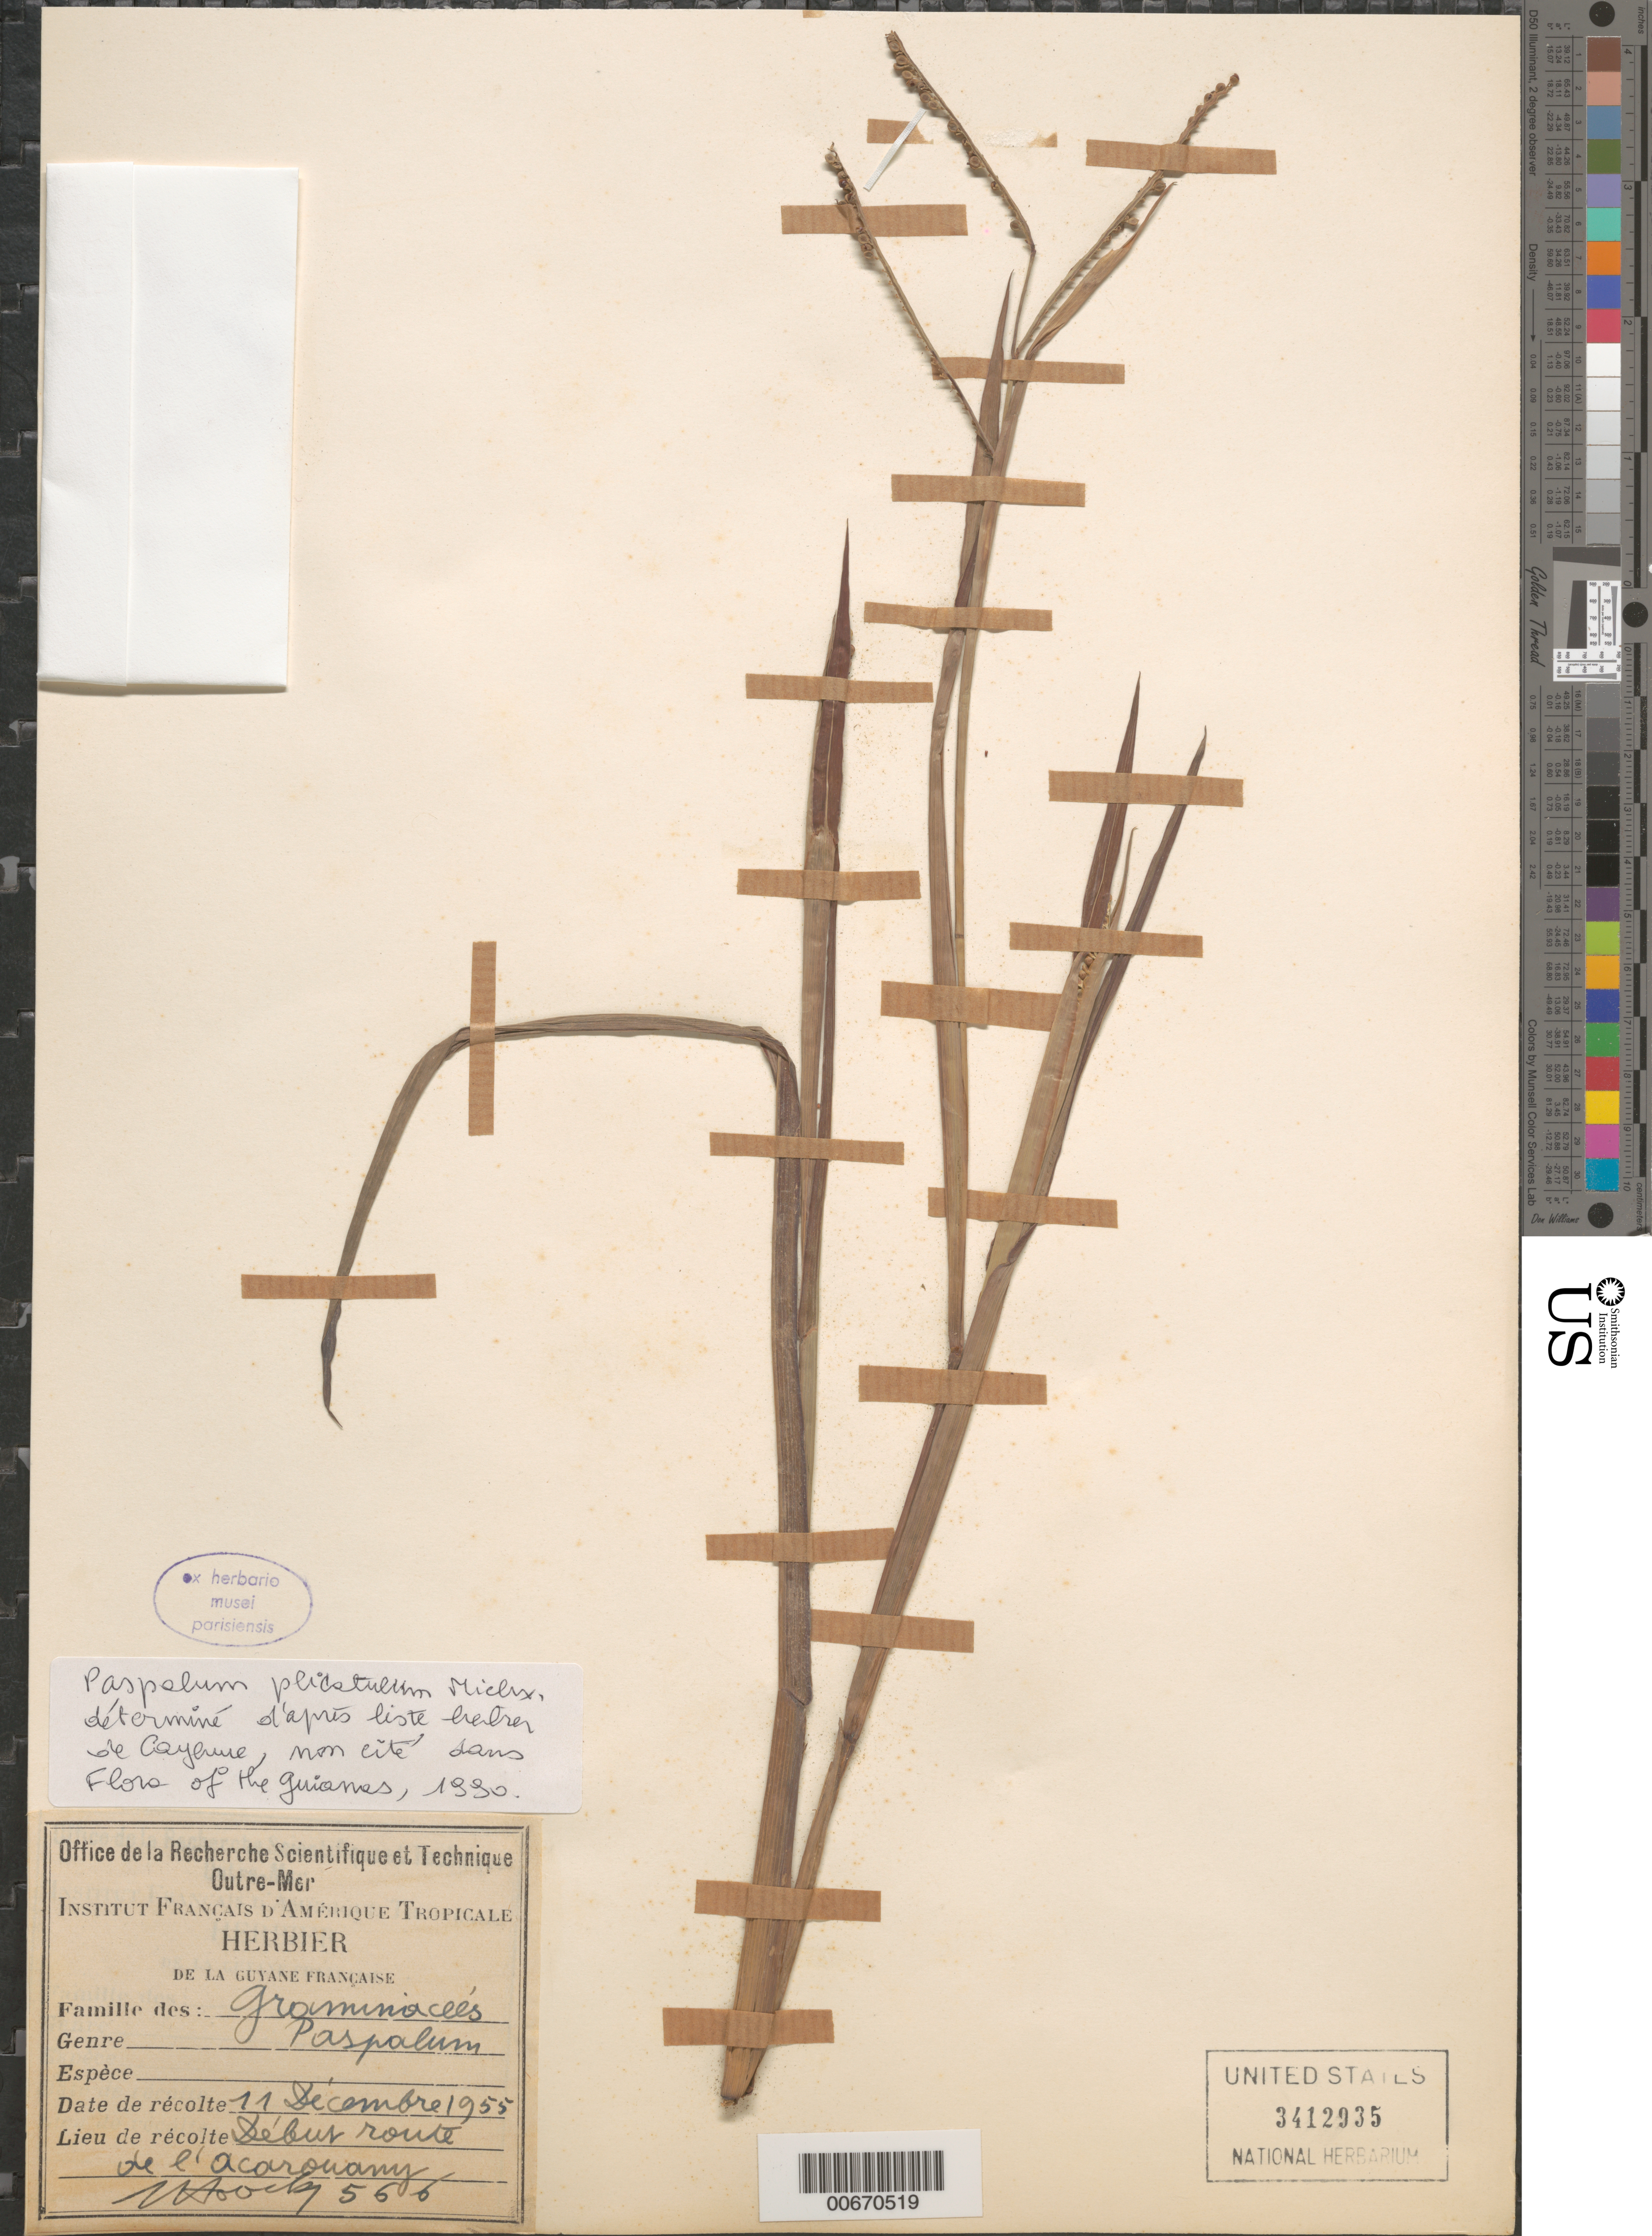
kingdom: Plantae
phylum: Tracheophyta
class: Liliopsida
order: Poales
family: Poaceae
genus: Paspalum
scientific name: Paspalum plicatulum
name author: Michx.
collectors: J. Hoock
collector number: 566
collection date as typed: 11-Dec-55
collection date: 1955-12-11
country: French Guiana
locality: Route de l'Acarouany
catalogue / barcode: US 3412935